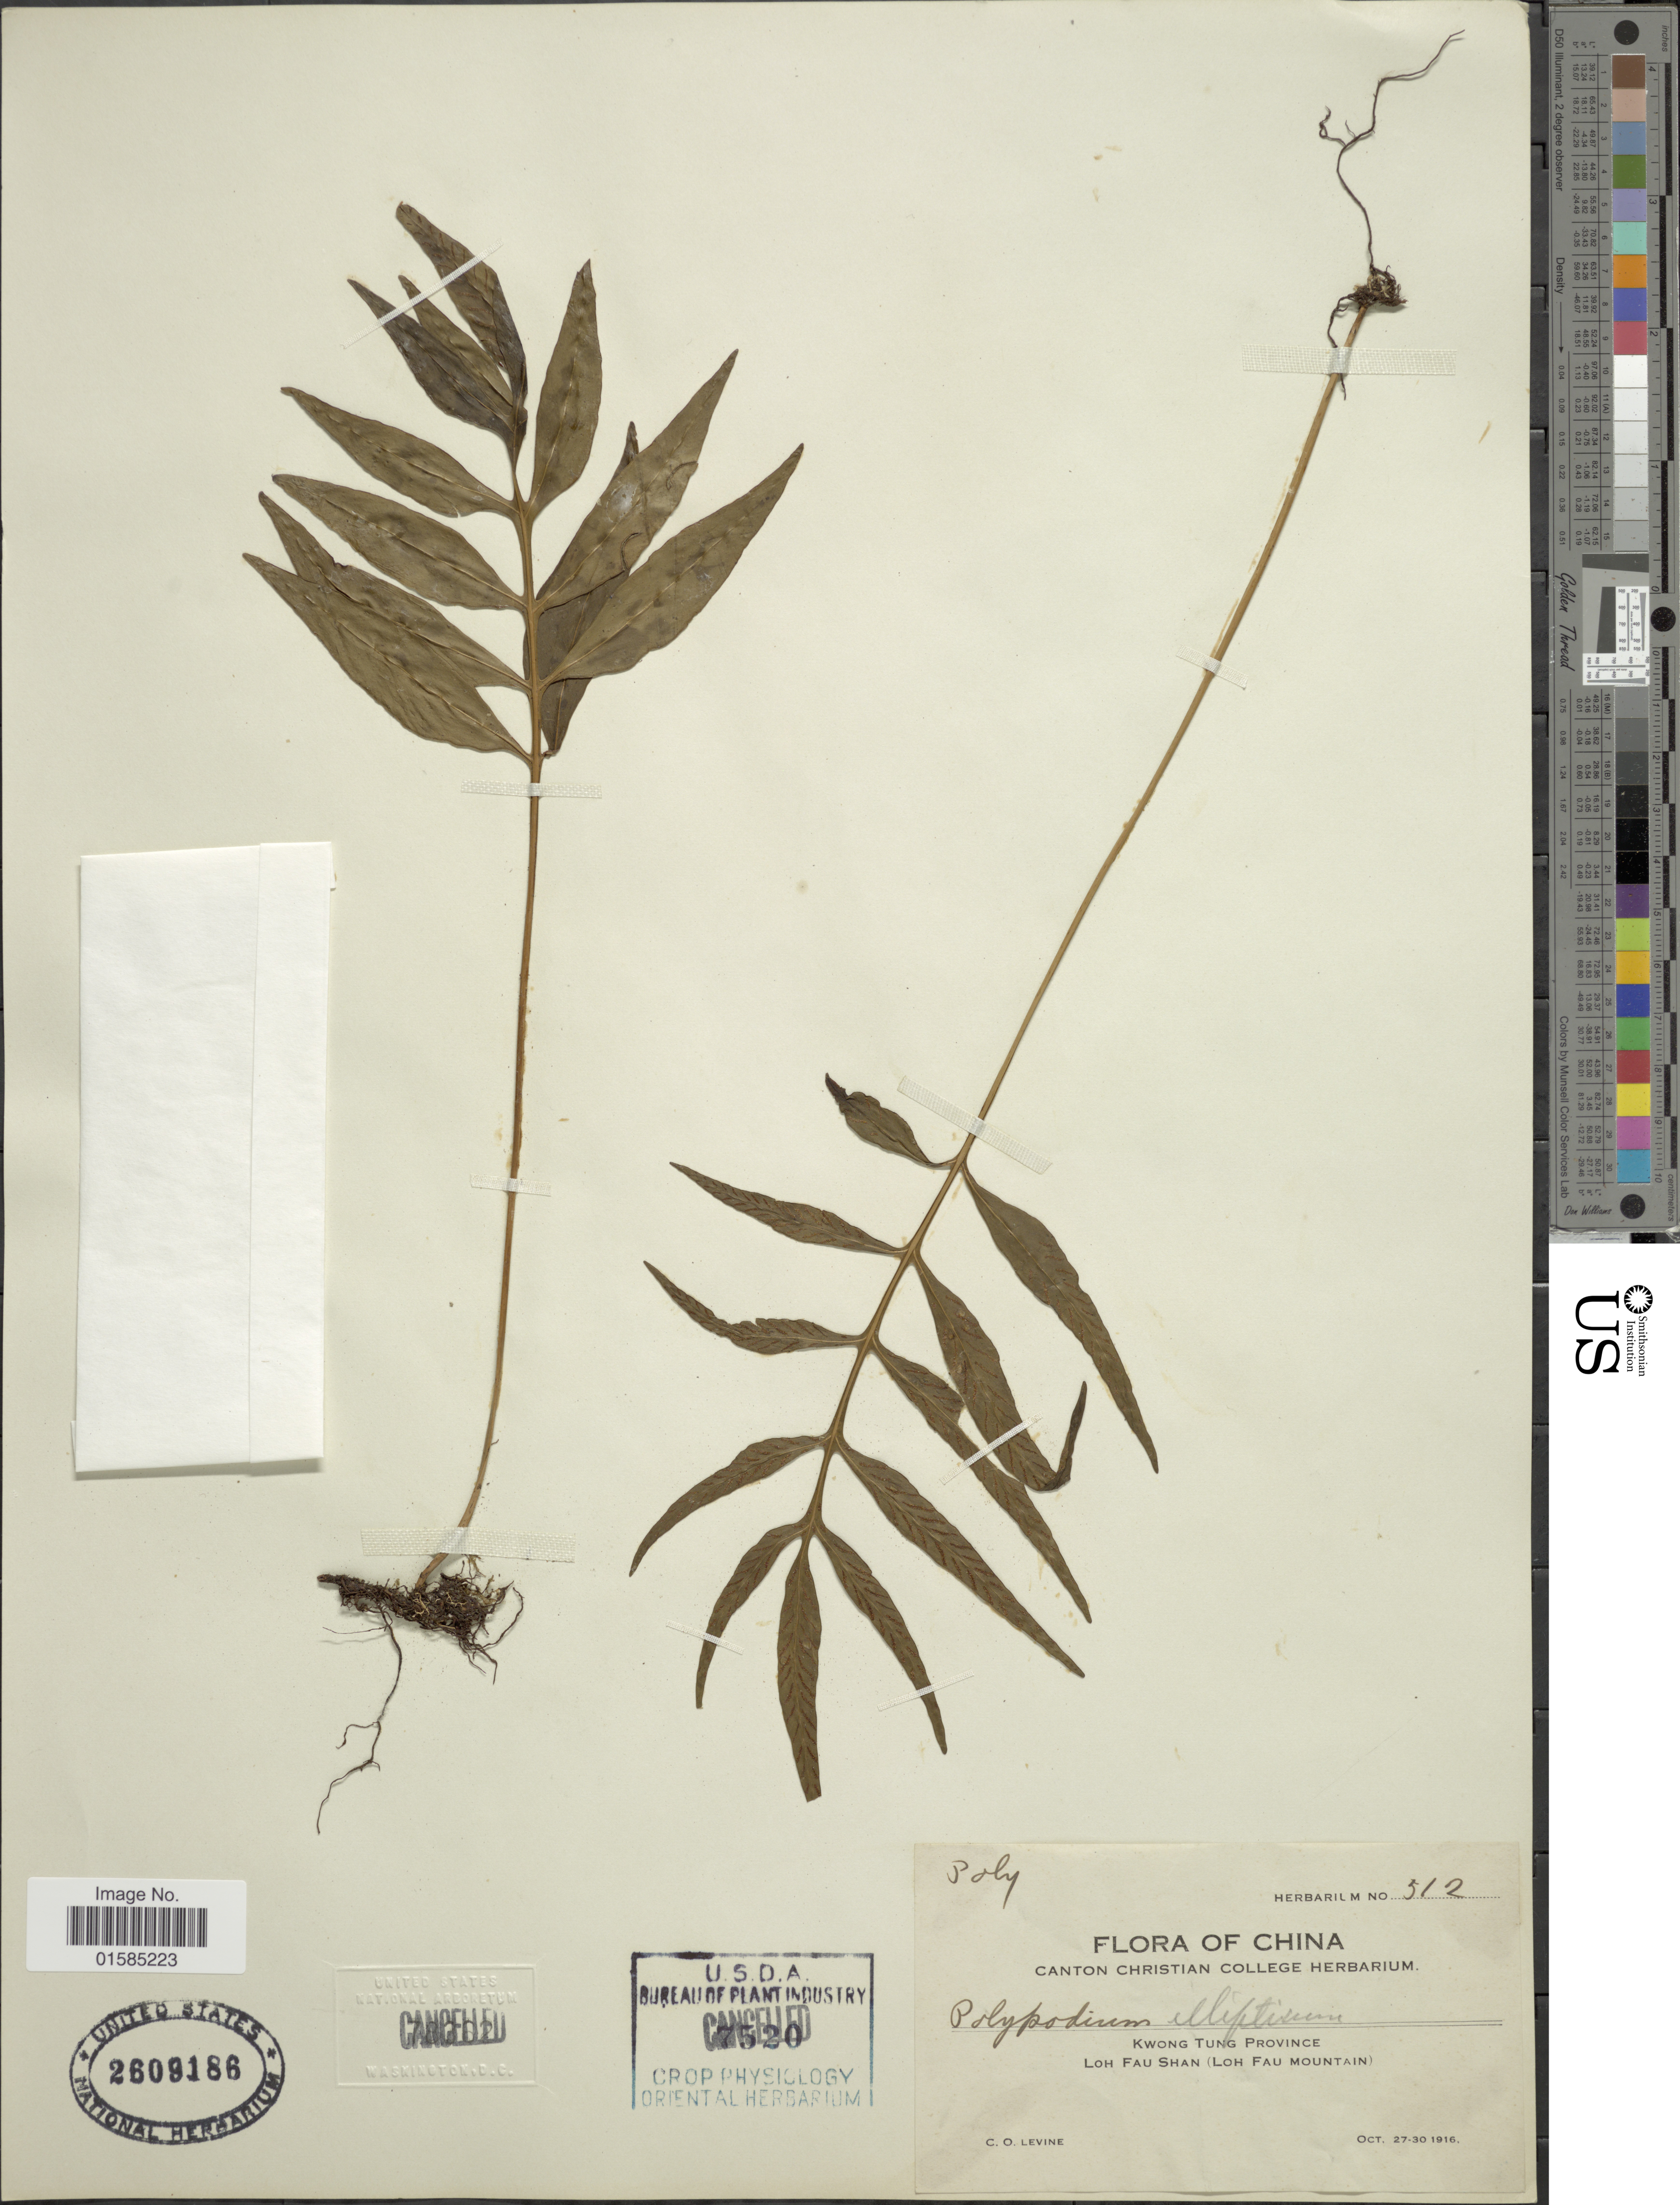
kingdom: Plantae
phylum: Tracheophyta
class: Polypodiopsida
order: Polypodiales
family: Polypodiaceae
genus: Leptochilus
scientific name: Leptochilus ellipticus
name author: (Thunb.) Noot.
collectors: C. O. Levine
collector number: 512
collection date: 1916-10-27/1916-10-30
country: China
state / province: Guangdong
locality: China, Kwong Tung Province, Loh Fau Shan (Loh Fau Mountain)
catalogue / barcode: US 2609186